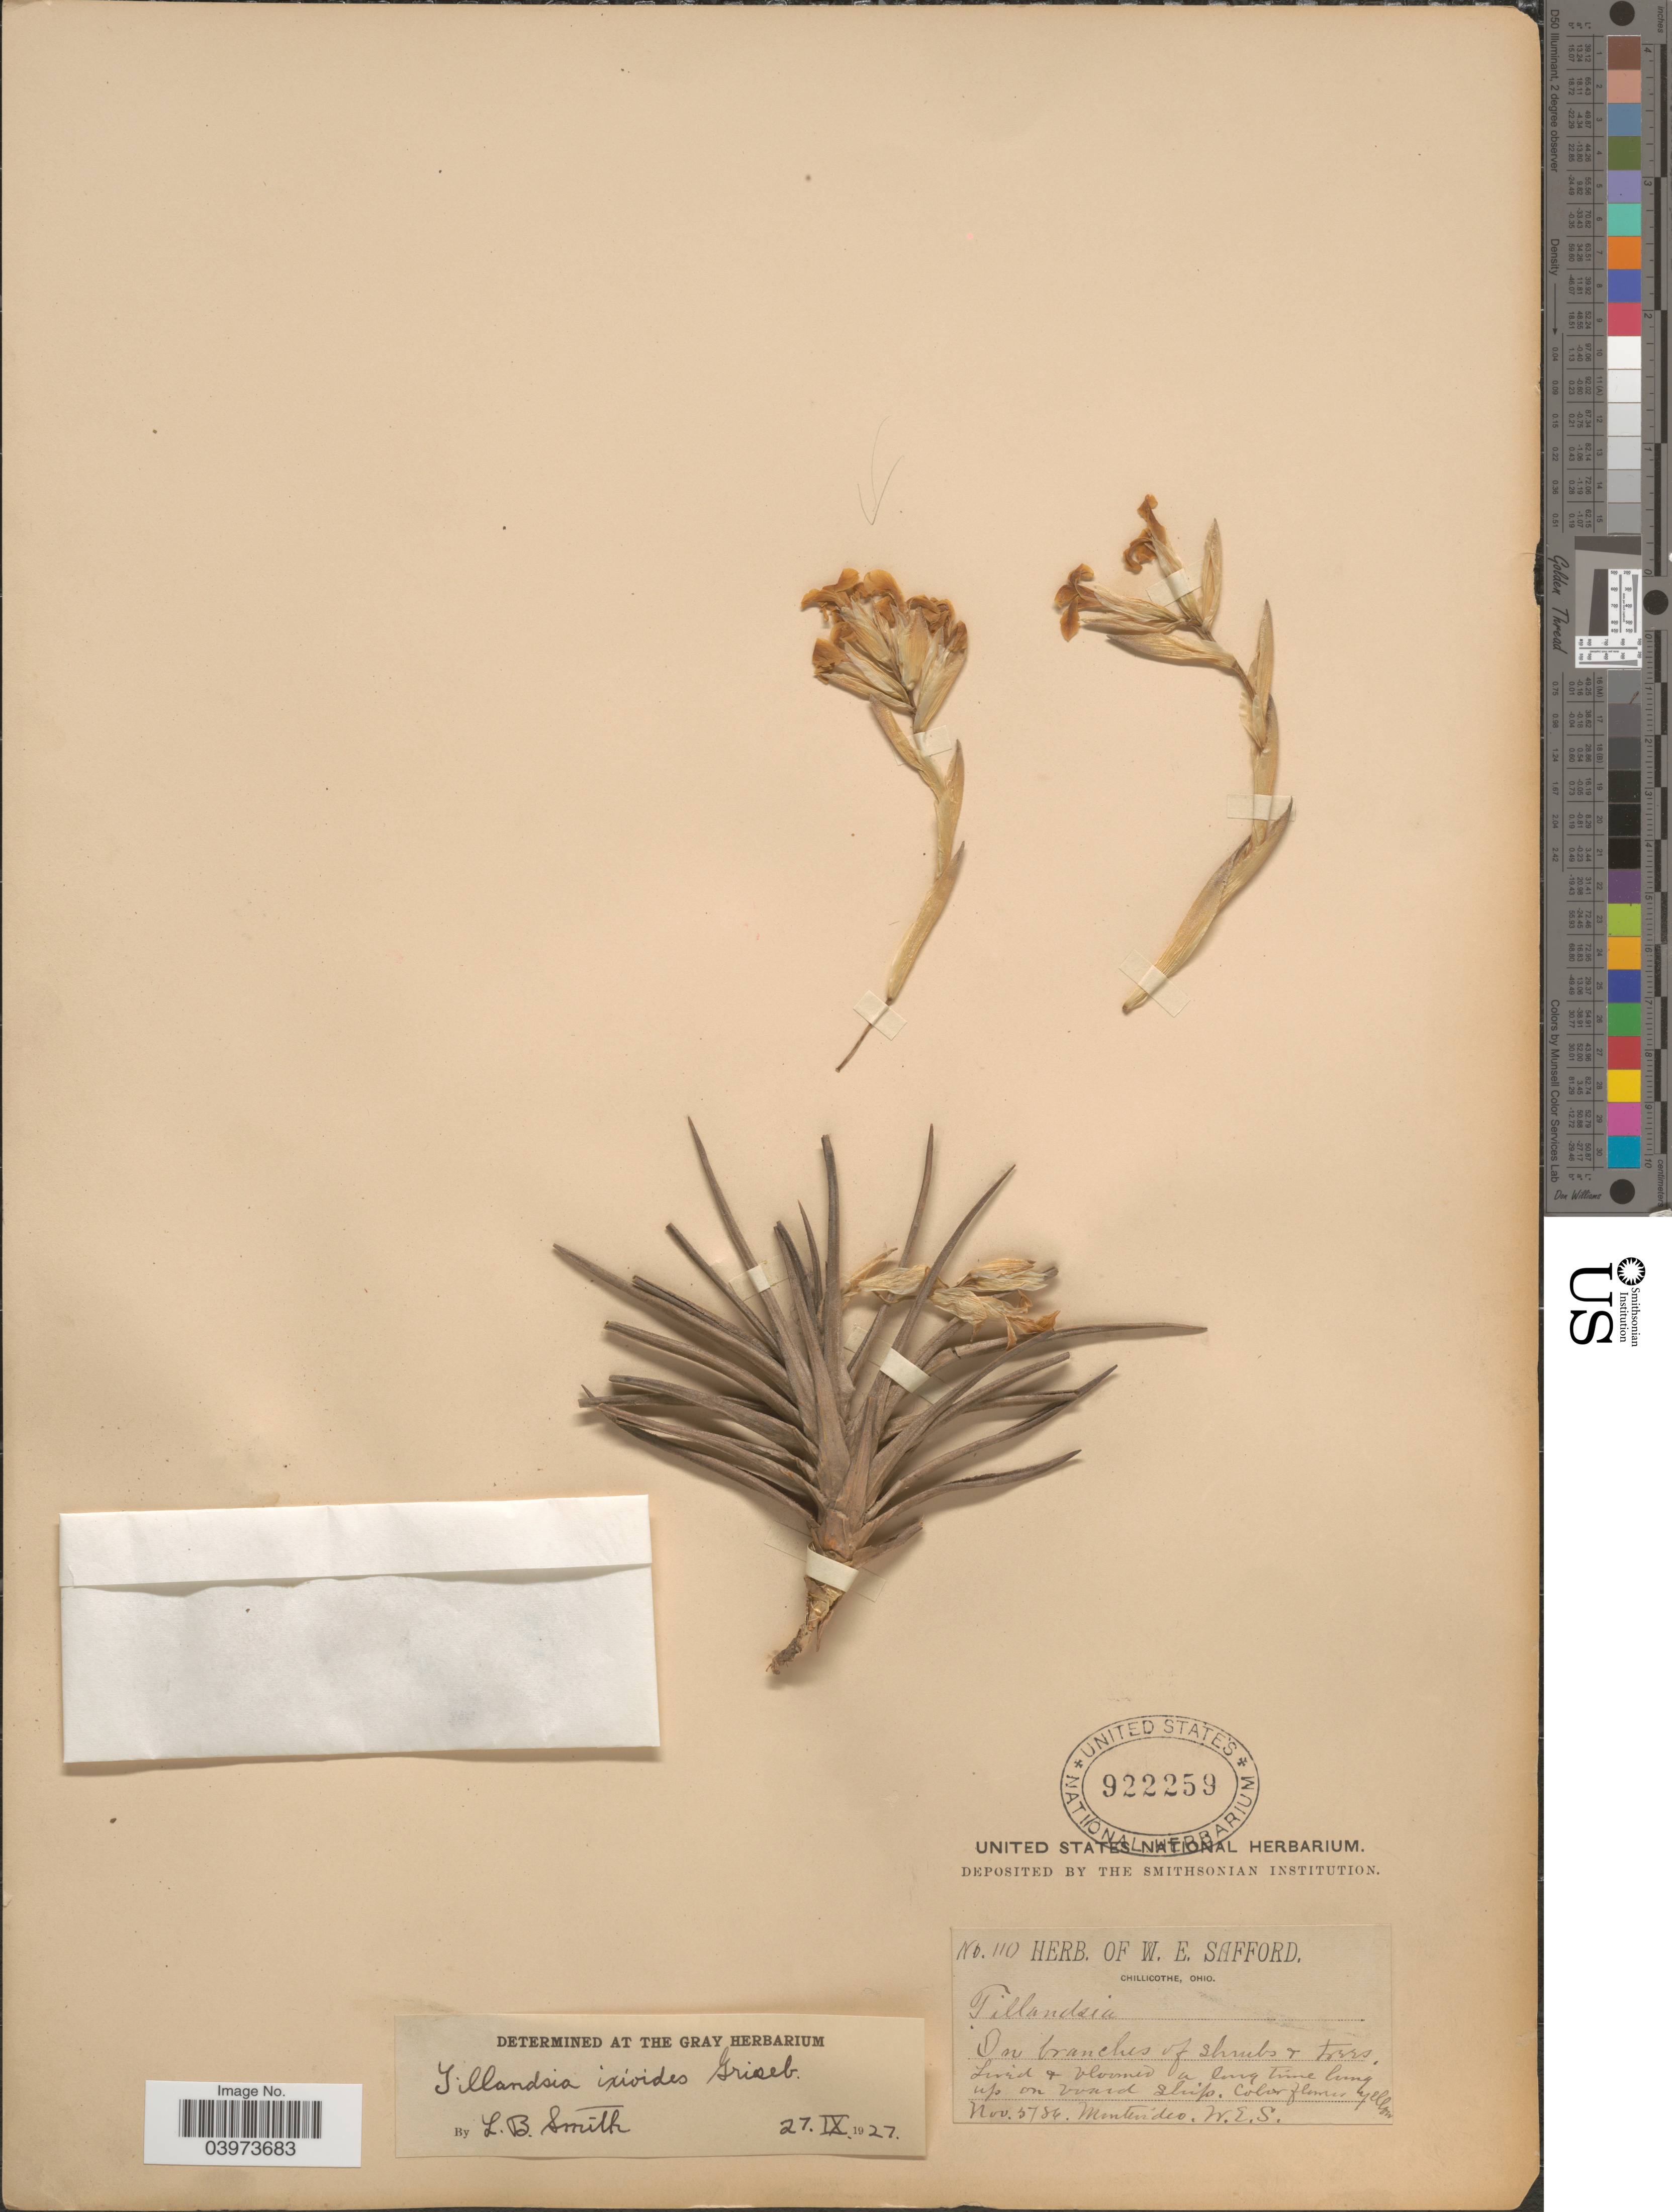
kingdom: Plantae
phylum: Tracheophyta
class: Liliopsida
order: Poales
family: Bromeliaceae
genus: Tillandsia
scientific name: Tillandsia ixioides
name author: Griseb.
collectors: W. E. Safford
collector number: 110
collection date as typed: Transcribed d/m/y: 5/11/86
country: Uruguay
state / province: Montevideo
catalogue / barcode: US 922259